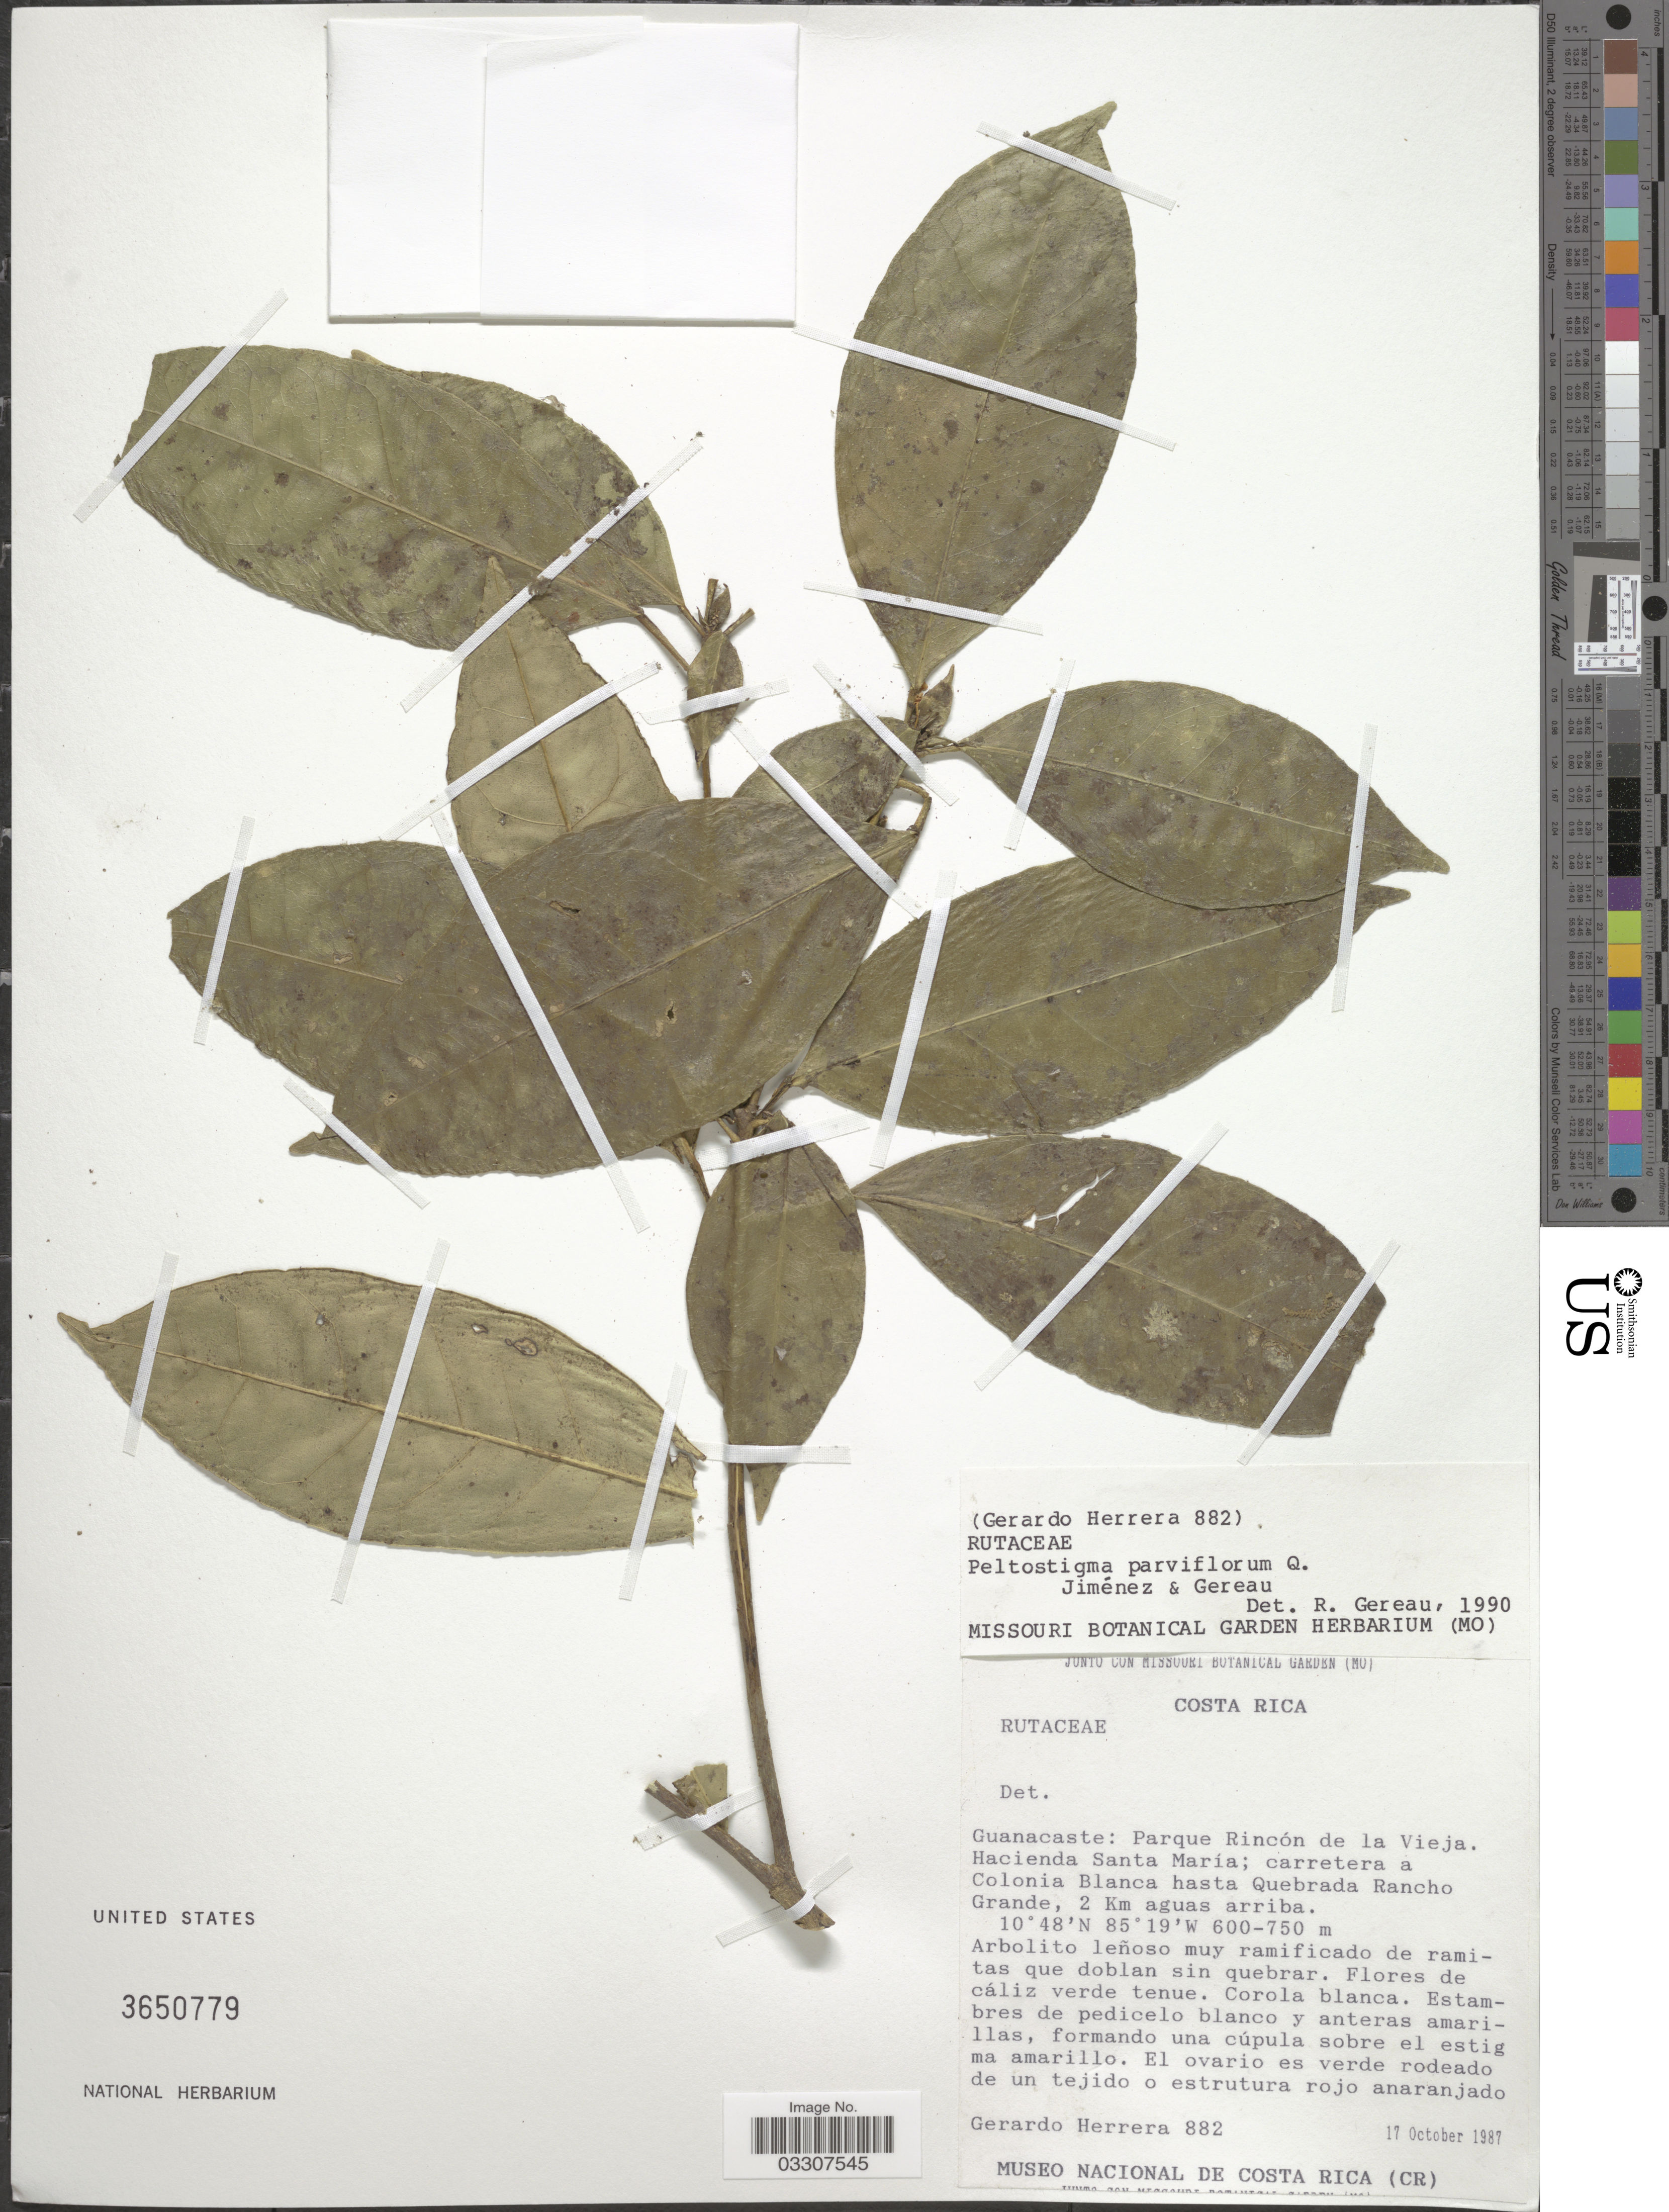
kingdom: Plantae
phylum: Tracheophyta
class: Magnoliopsida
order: Sapindales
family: Rutaceae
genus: Peltostigma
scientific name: Peltostigma parviflorum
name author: Q. Jiménez & Gereau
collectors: G. Herrera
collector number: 882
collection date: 1987-10-17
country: Costa Rica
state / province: Guanacaste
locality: Parque Rincón de la Vieja. Hacienda Santa María; carretera a Colonia Blanca hasta Quebrada Rancho Grande, 2 Km aguas arriba.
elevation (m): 600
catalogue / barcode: US 3650779